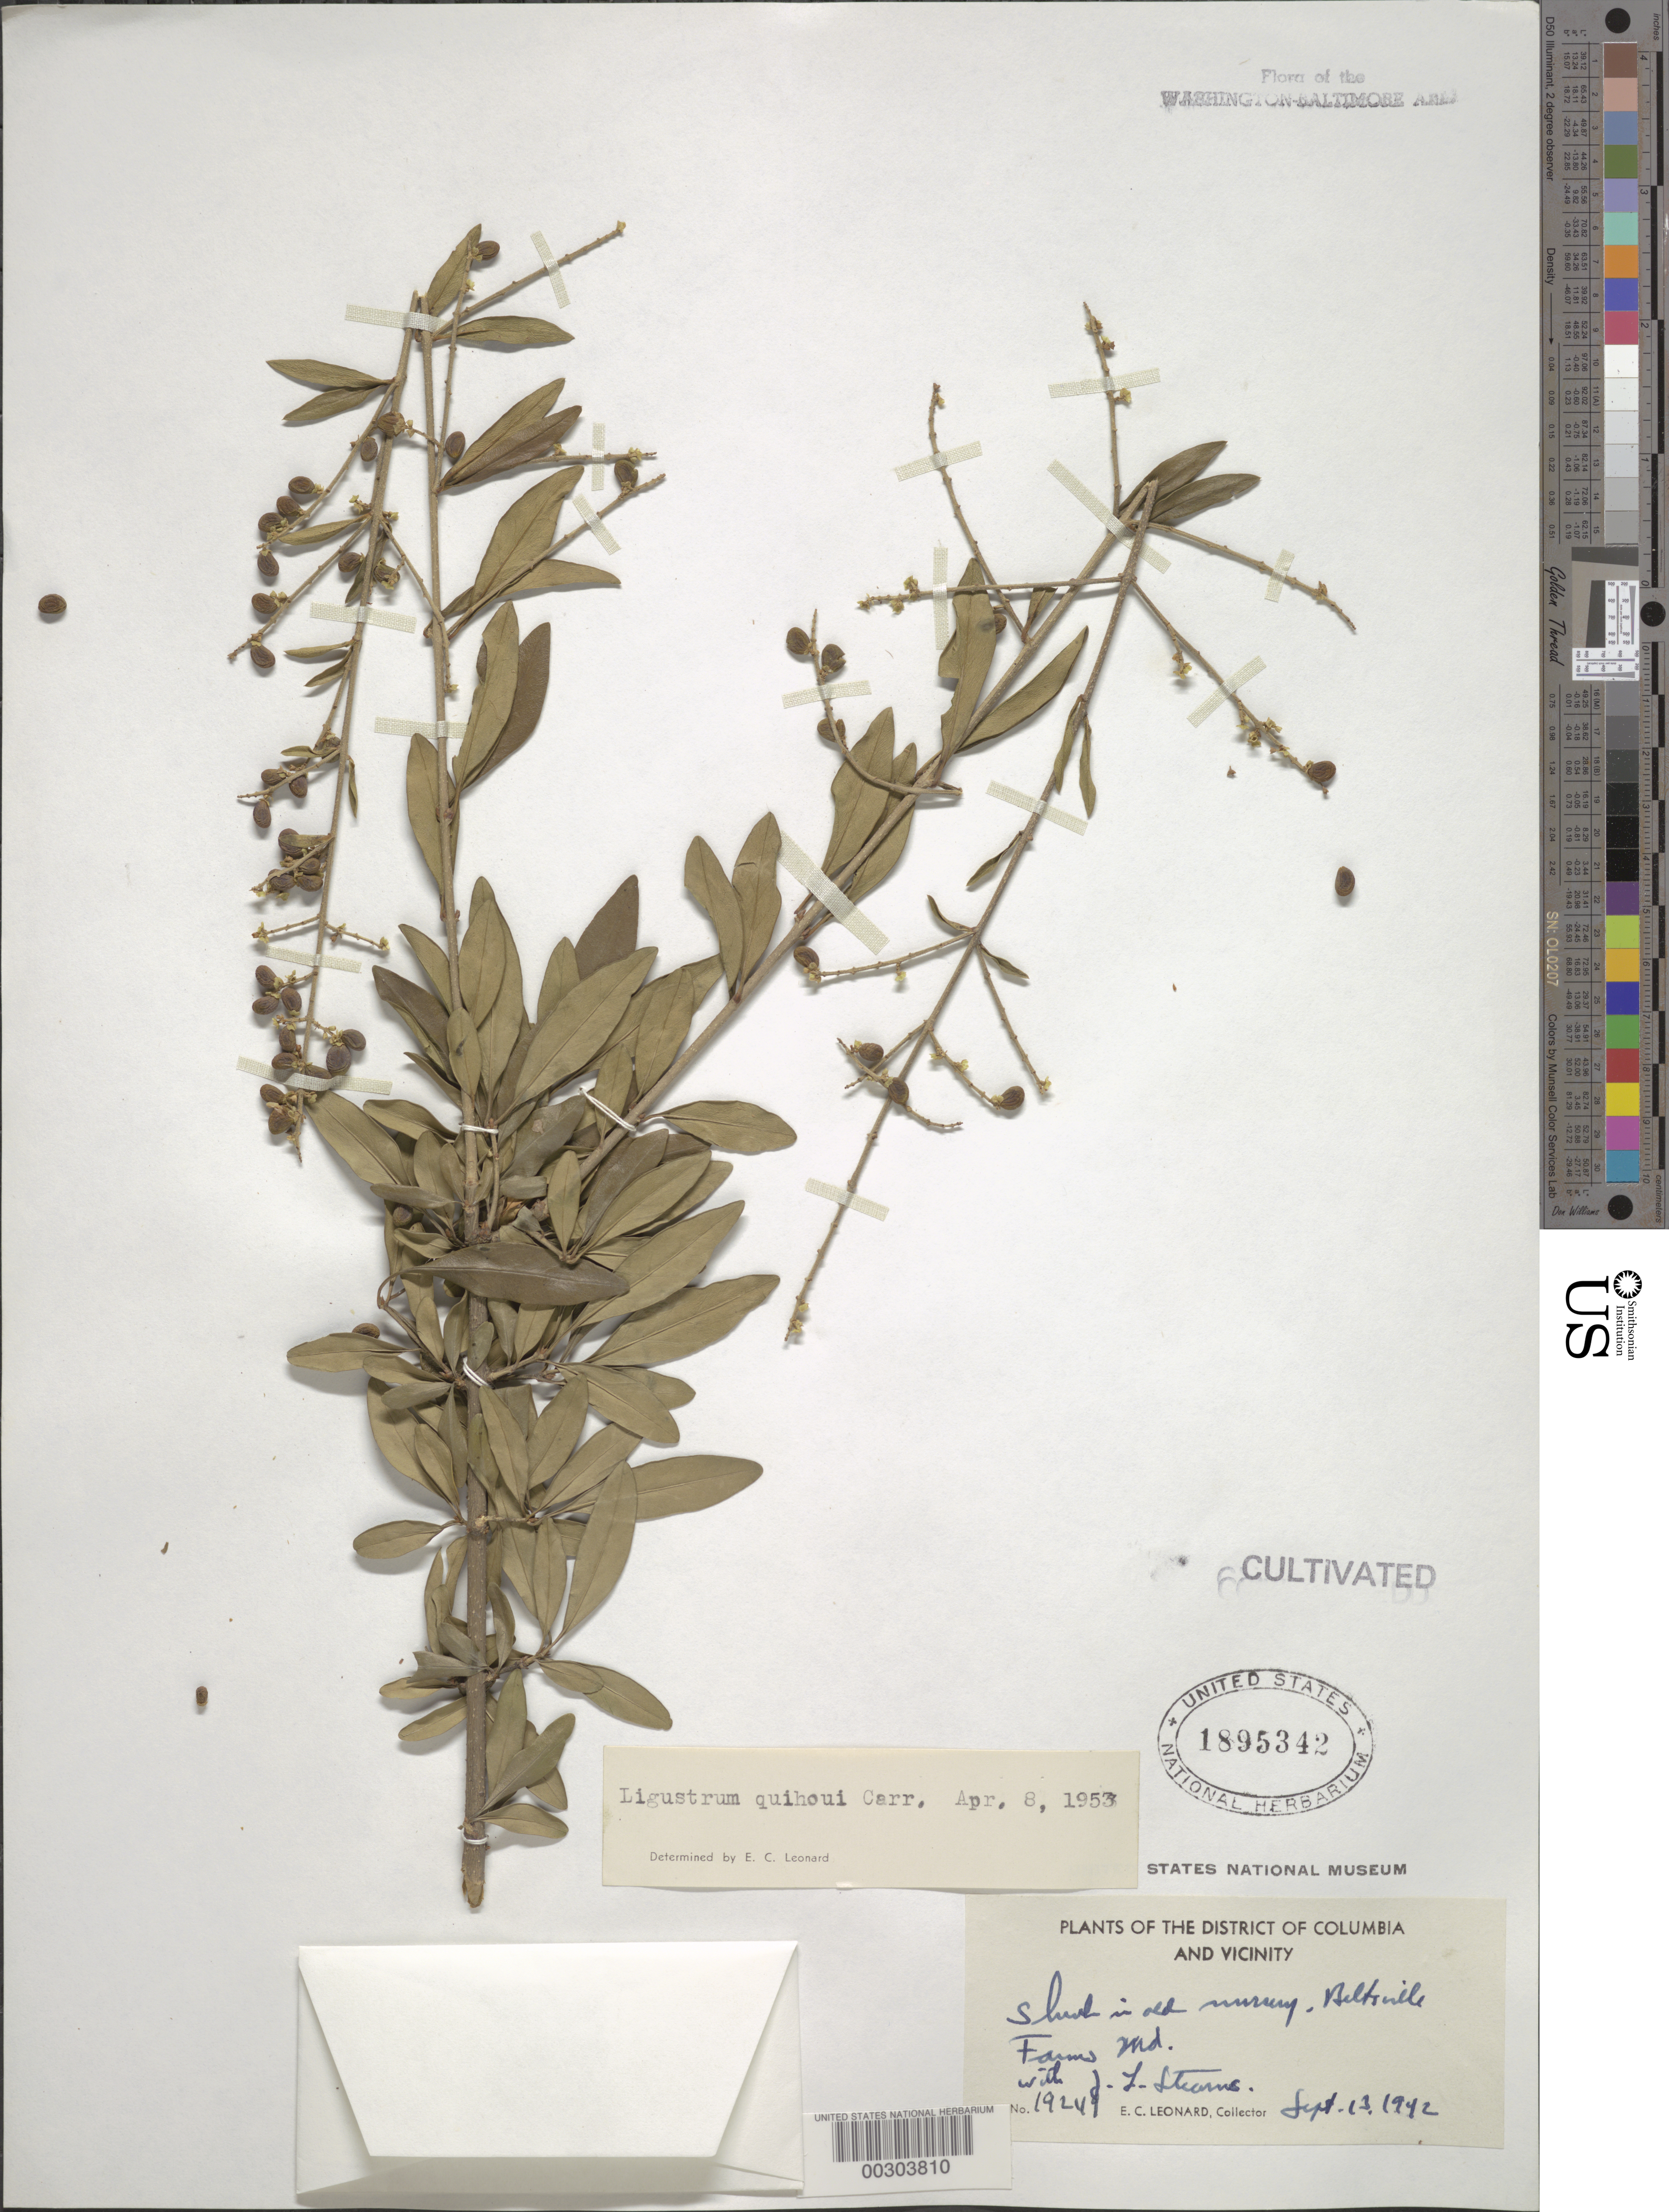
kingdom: Plantae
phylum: Tracheophyta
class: Magnoliopsida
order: Lamiales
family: Oleaceae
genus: Ligustrum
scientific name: Ligustrum quihoui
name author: Carrière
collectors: E. C. Leonard & J. Stearns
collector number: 19249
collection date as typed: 13 Sep 1942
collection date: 1942-09-13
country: United States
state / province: Maryland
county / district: Prince George's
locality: Beltsville Farm, Old Nursery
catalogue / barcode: US 1895342